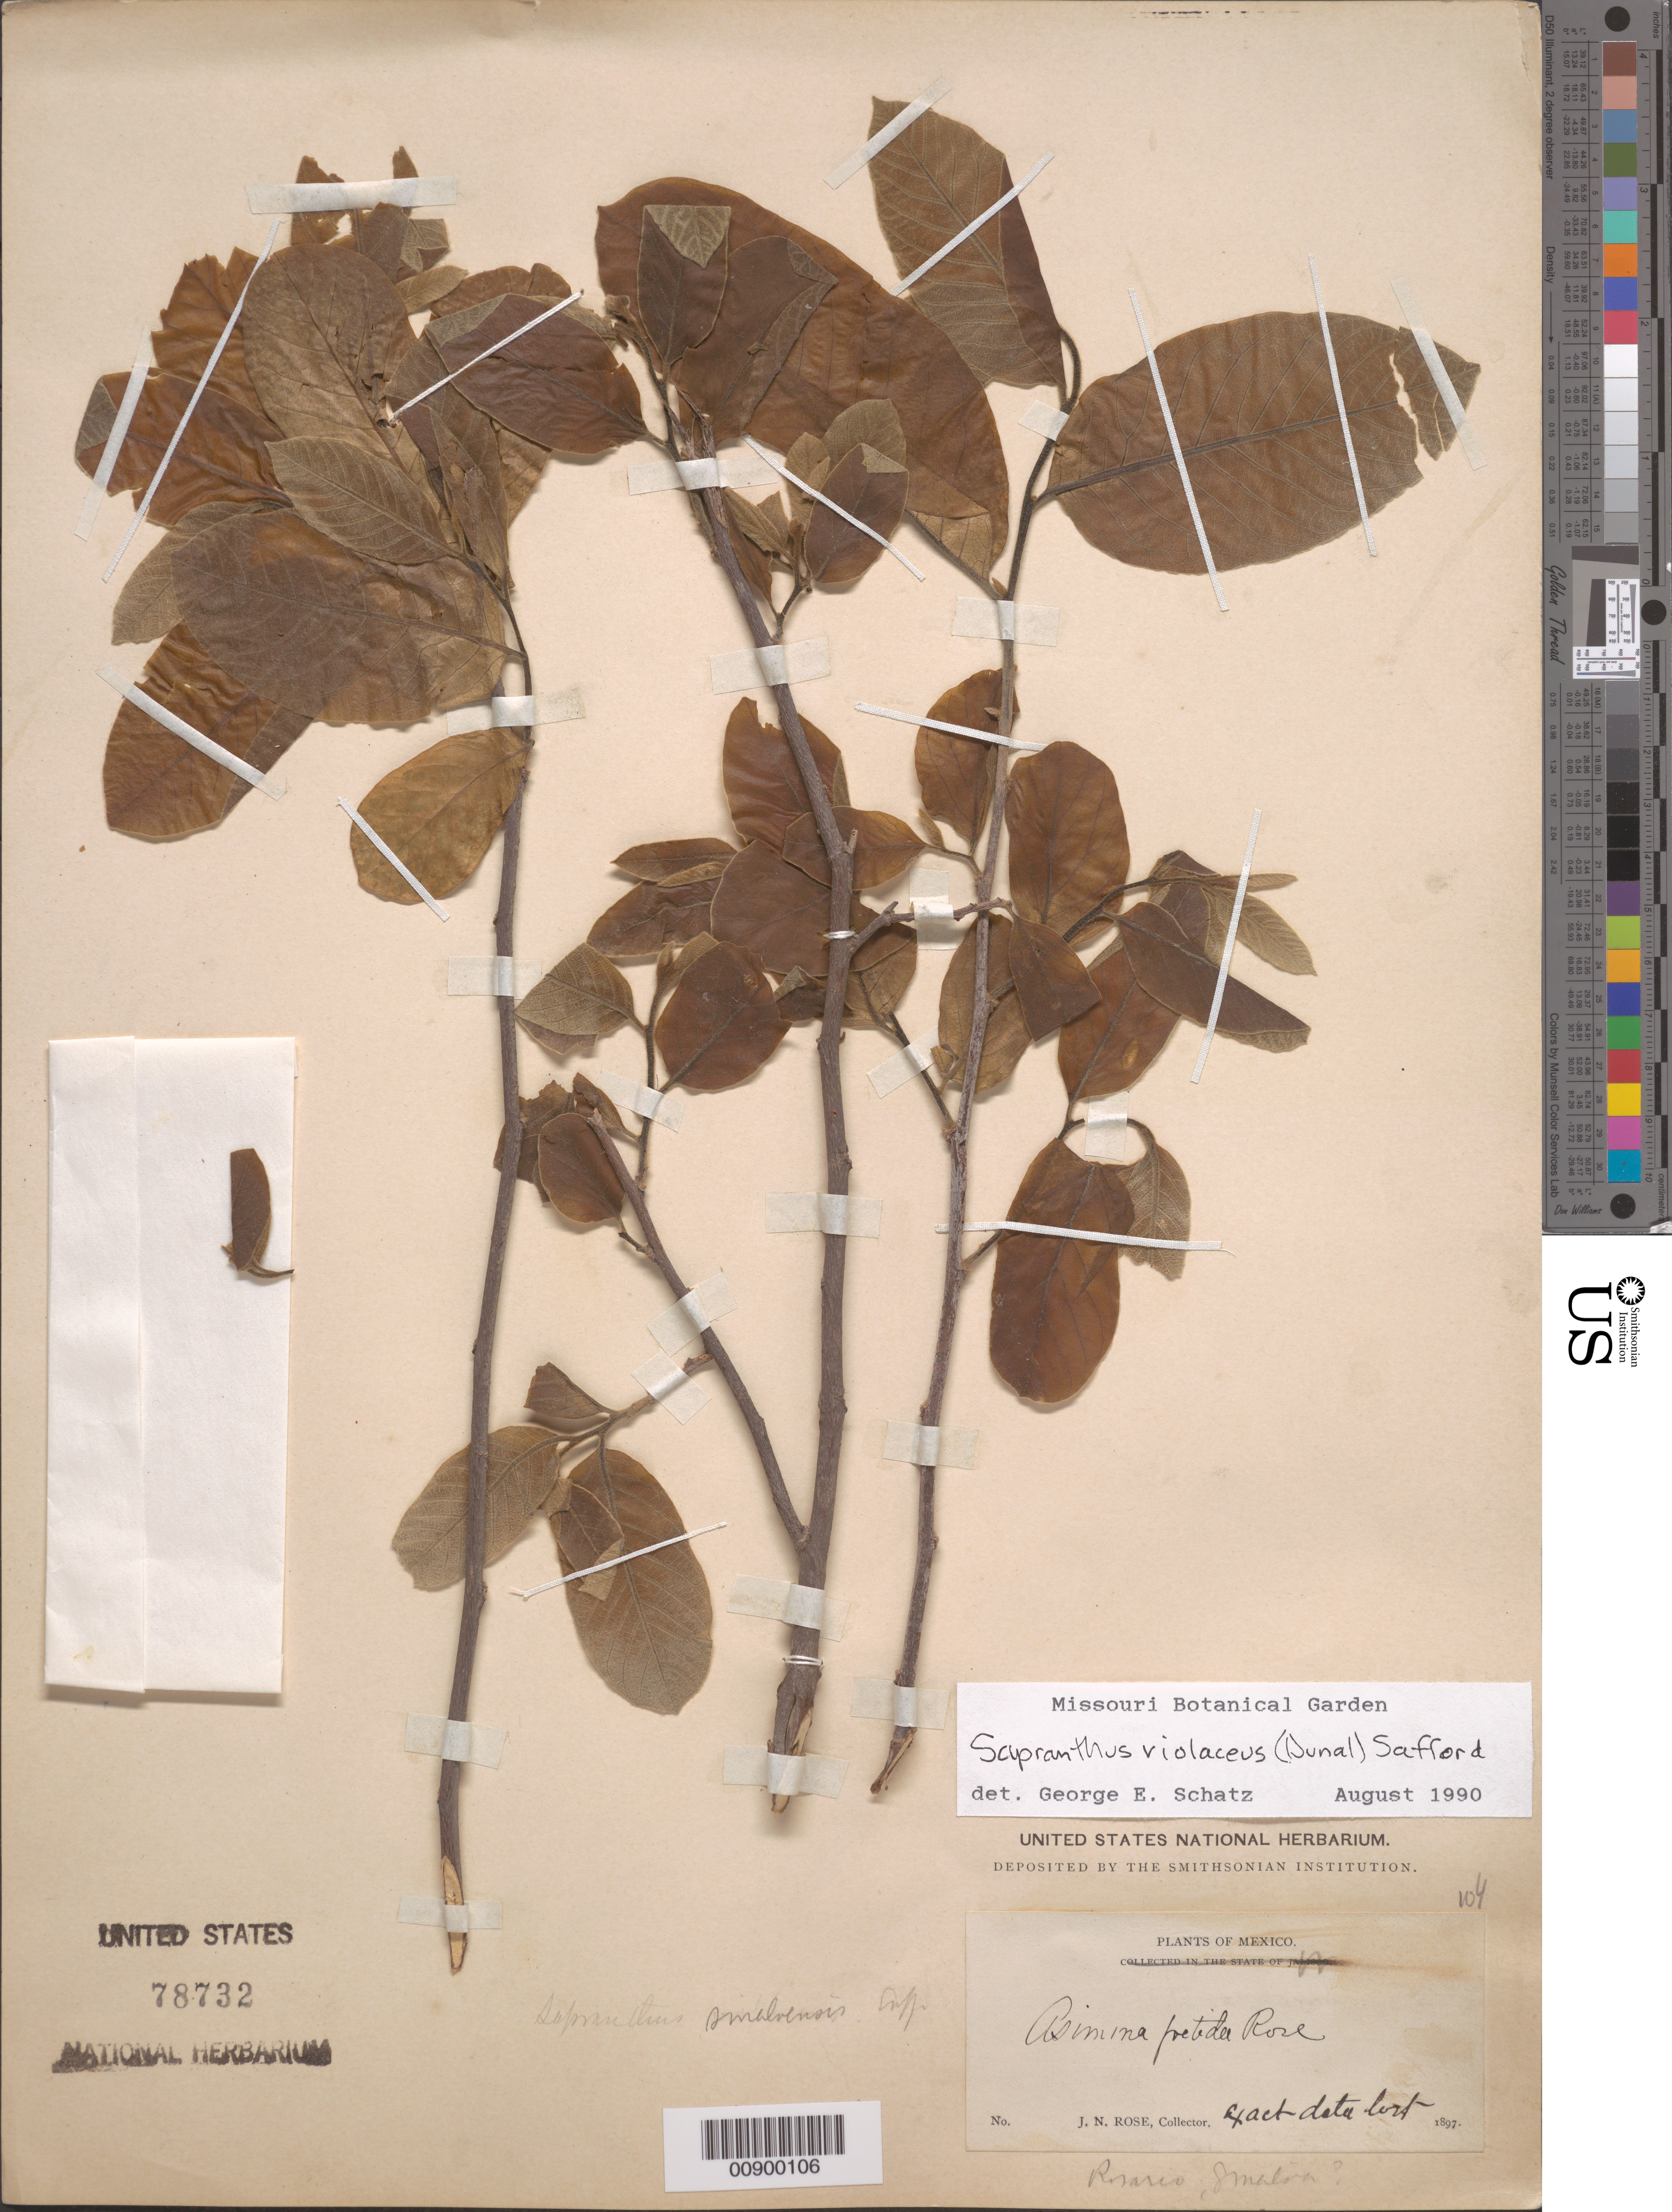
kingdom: Plantae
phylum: Tracheophyta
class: Magnoliopsida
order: Magnoliales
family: Annonaceae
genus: Sapranthus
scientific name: Sapranthus violaceus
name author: (Dunal) Saff.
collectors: J. N. Rose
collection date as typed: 1897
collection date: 1897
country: Mexico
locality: Mexico. (Rosario, Sinaloa?)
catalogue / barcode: US 78732